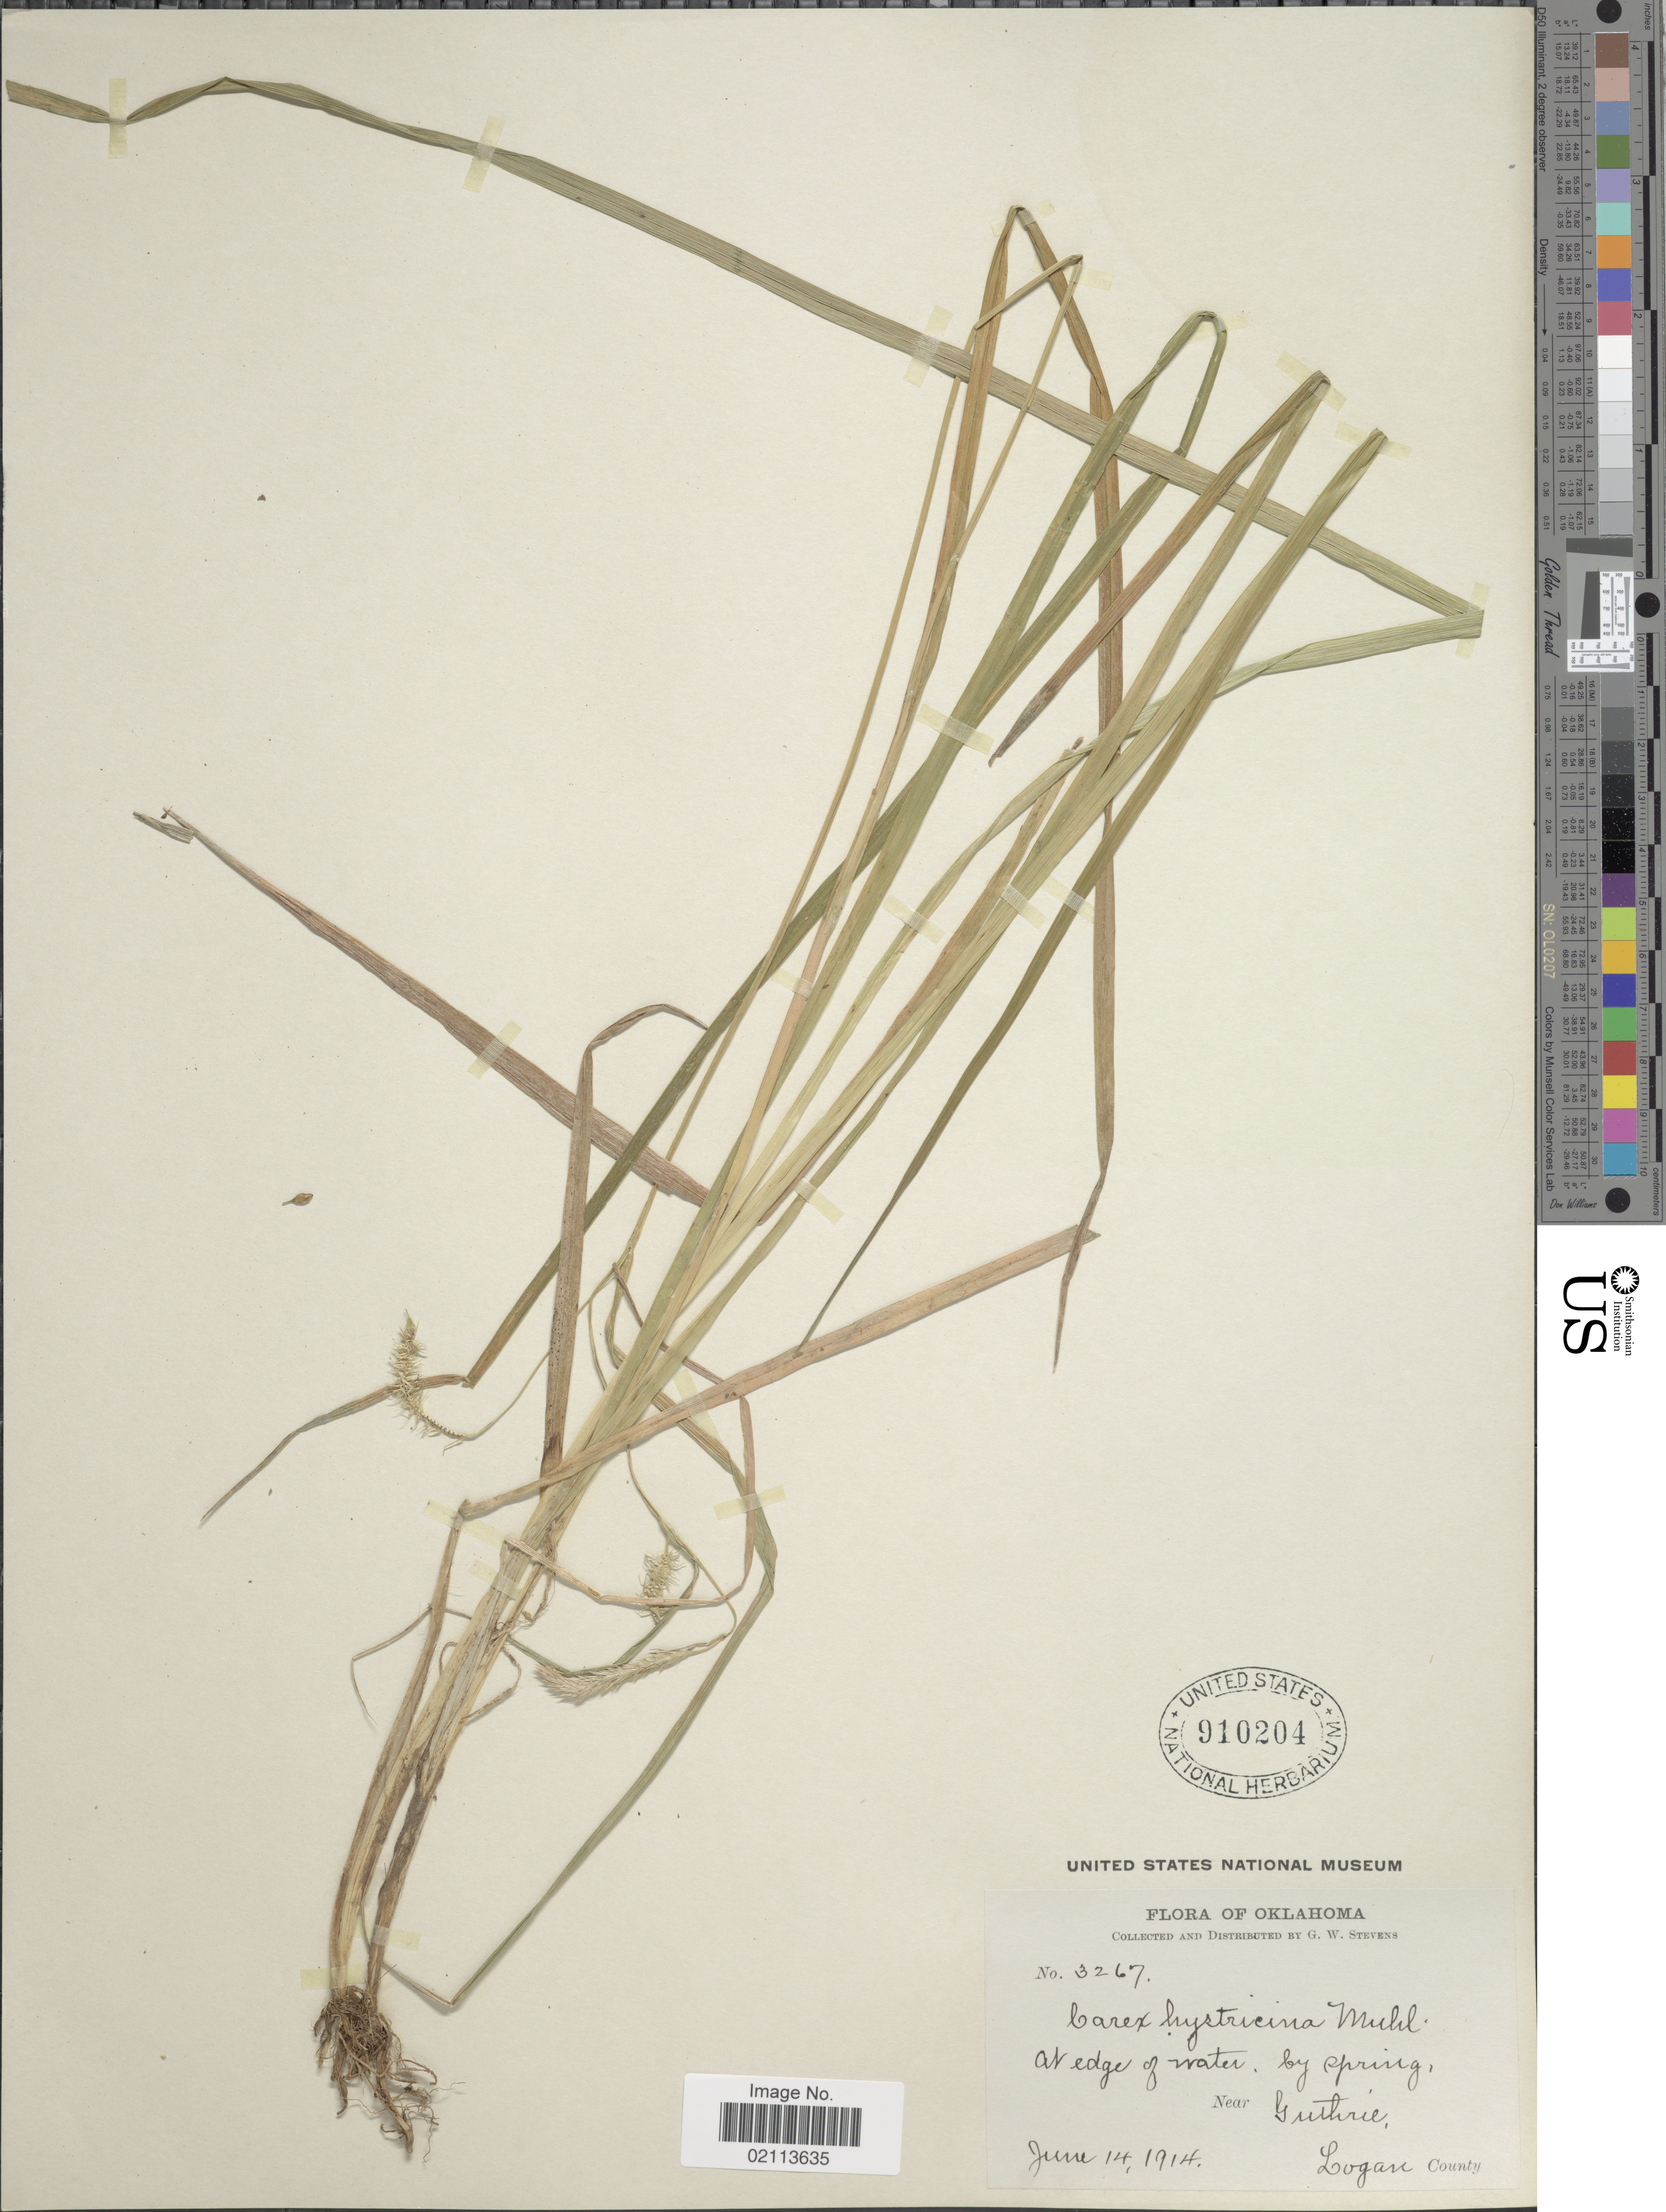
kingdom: Plantae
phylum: Tracheophyta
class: Liliopsida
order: Poales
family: Cyperaceae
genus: Carex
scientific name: Carex hystericina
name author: Muhl. ex Willd.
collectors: G. W. Stevens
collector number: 3267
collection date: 1914-06-14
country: United States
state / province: Oklahoma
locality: At edge of water, by spring, Near Guthrie, Logan County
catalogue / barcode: US 910204